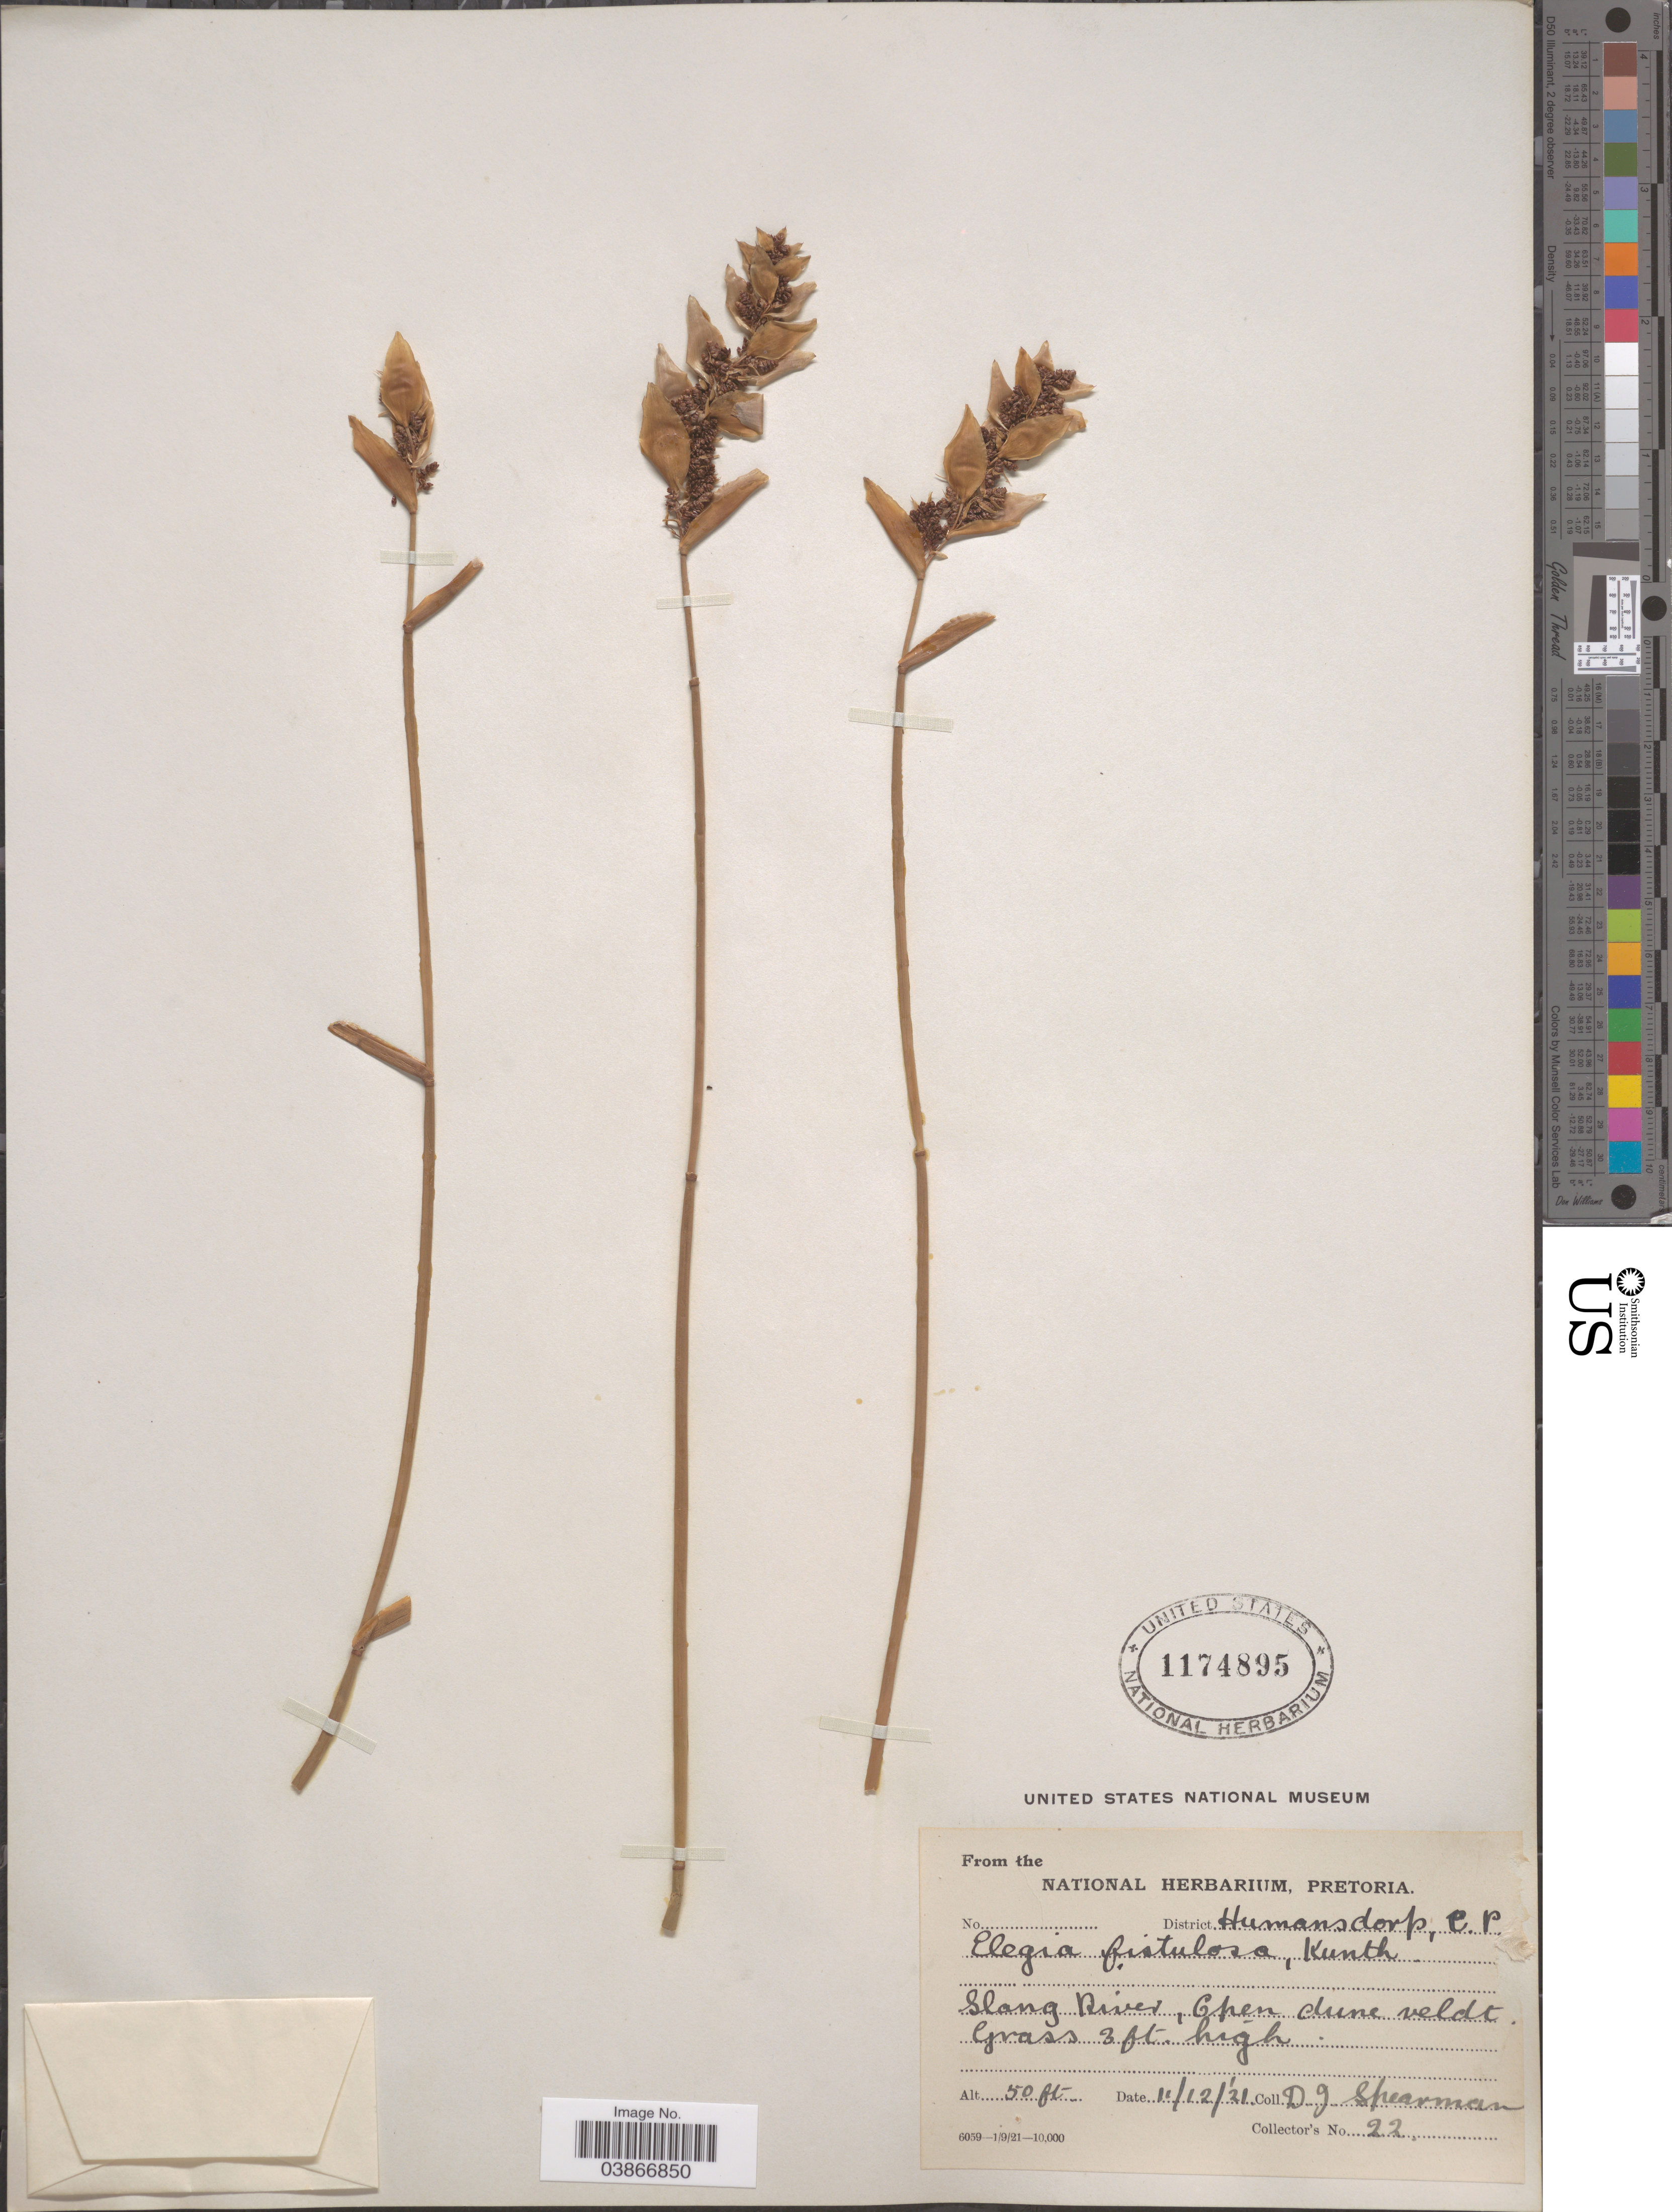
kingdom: Plantae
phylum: Tracheophyta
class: Liliopsida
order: Poales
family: Restionaceae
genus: Elegia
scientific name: Elegia fistulosa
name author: Kunth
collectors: D. Spearman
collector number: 22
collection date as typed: Transcribed d/m/y: 11/12/21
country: South Africa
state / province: Eastern Cape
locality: District Humansdorp, C. P. Slang River, Gpen dune veldt.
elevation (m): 15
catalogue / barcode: US 1174895